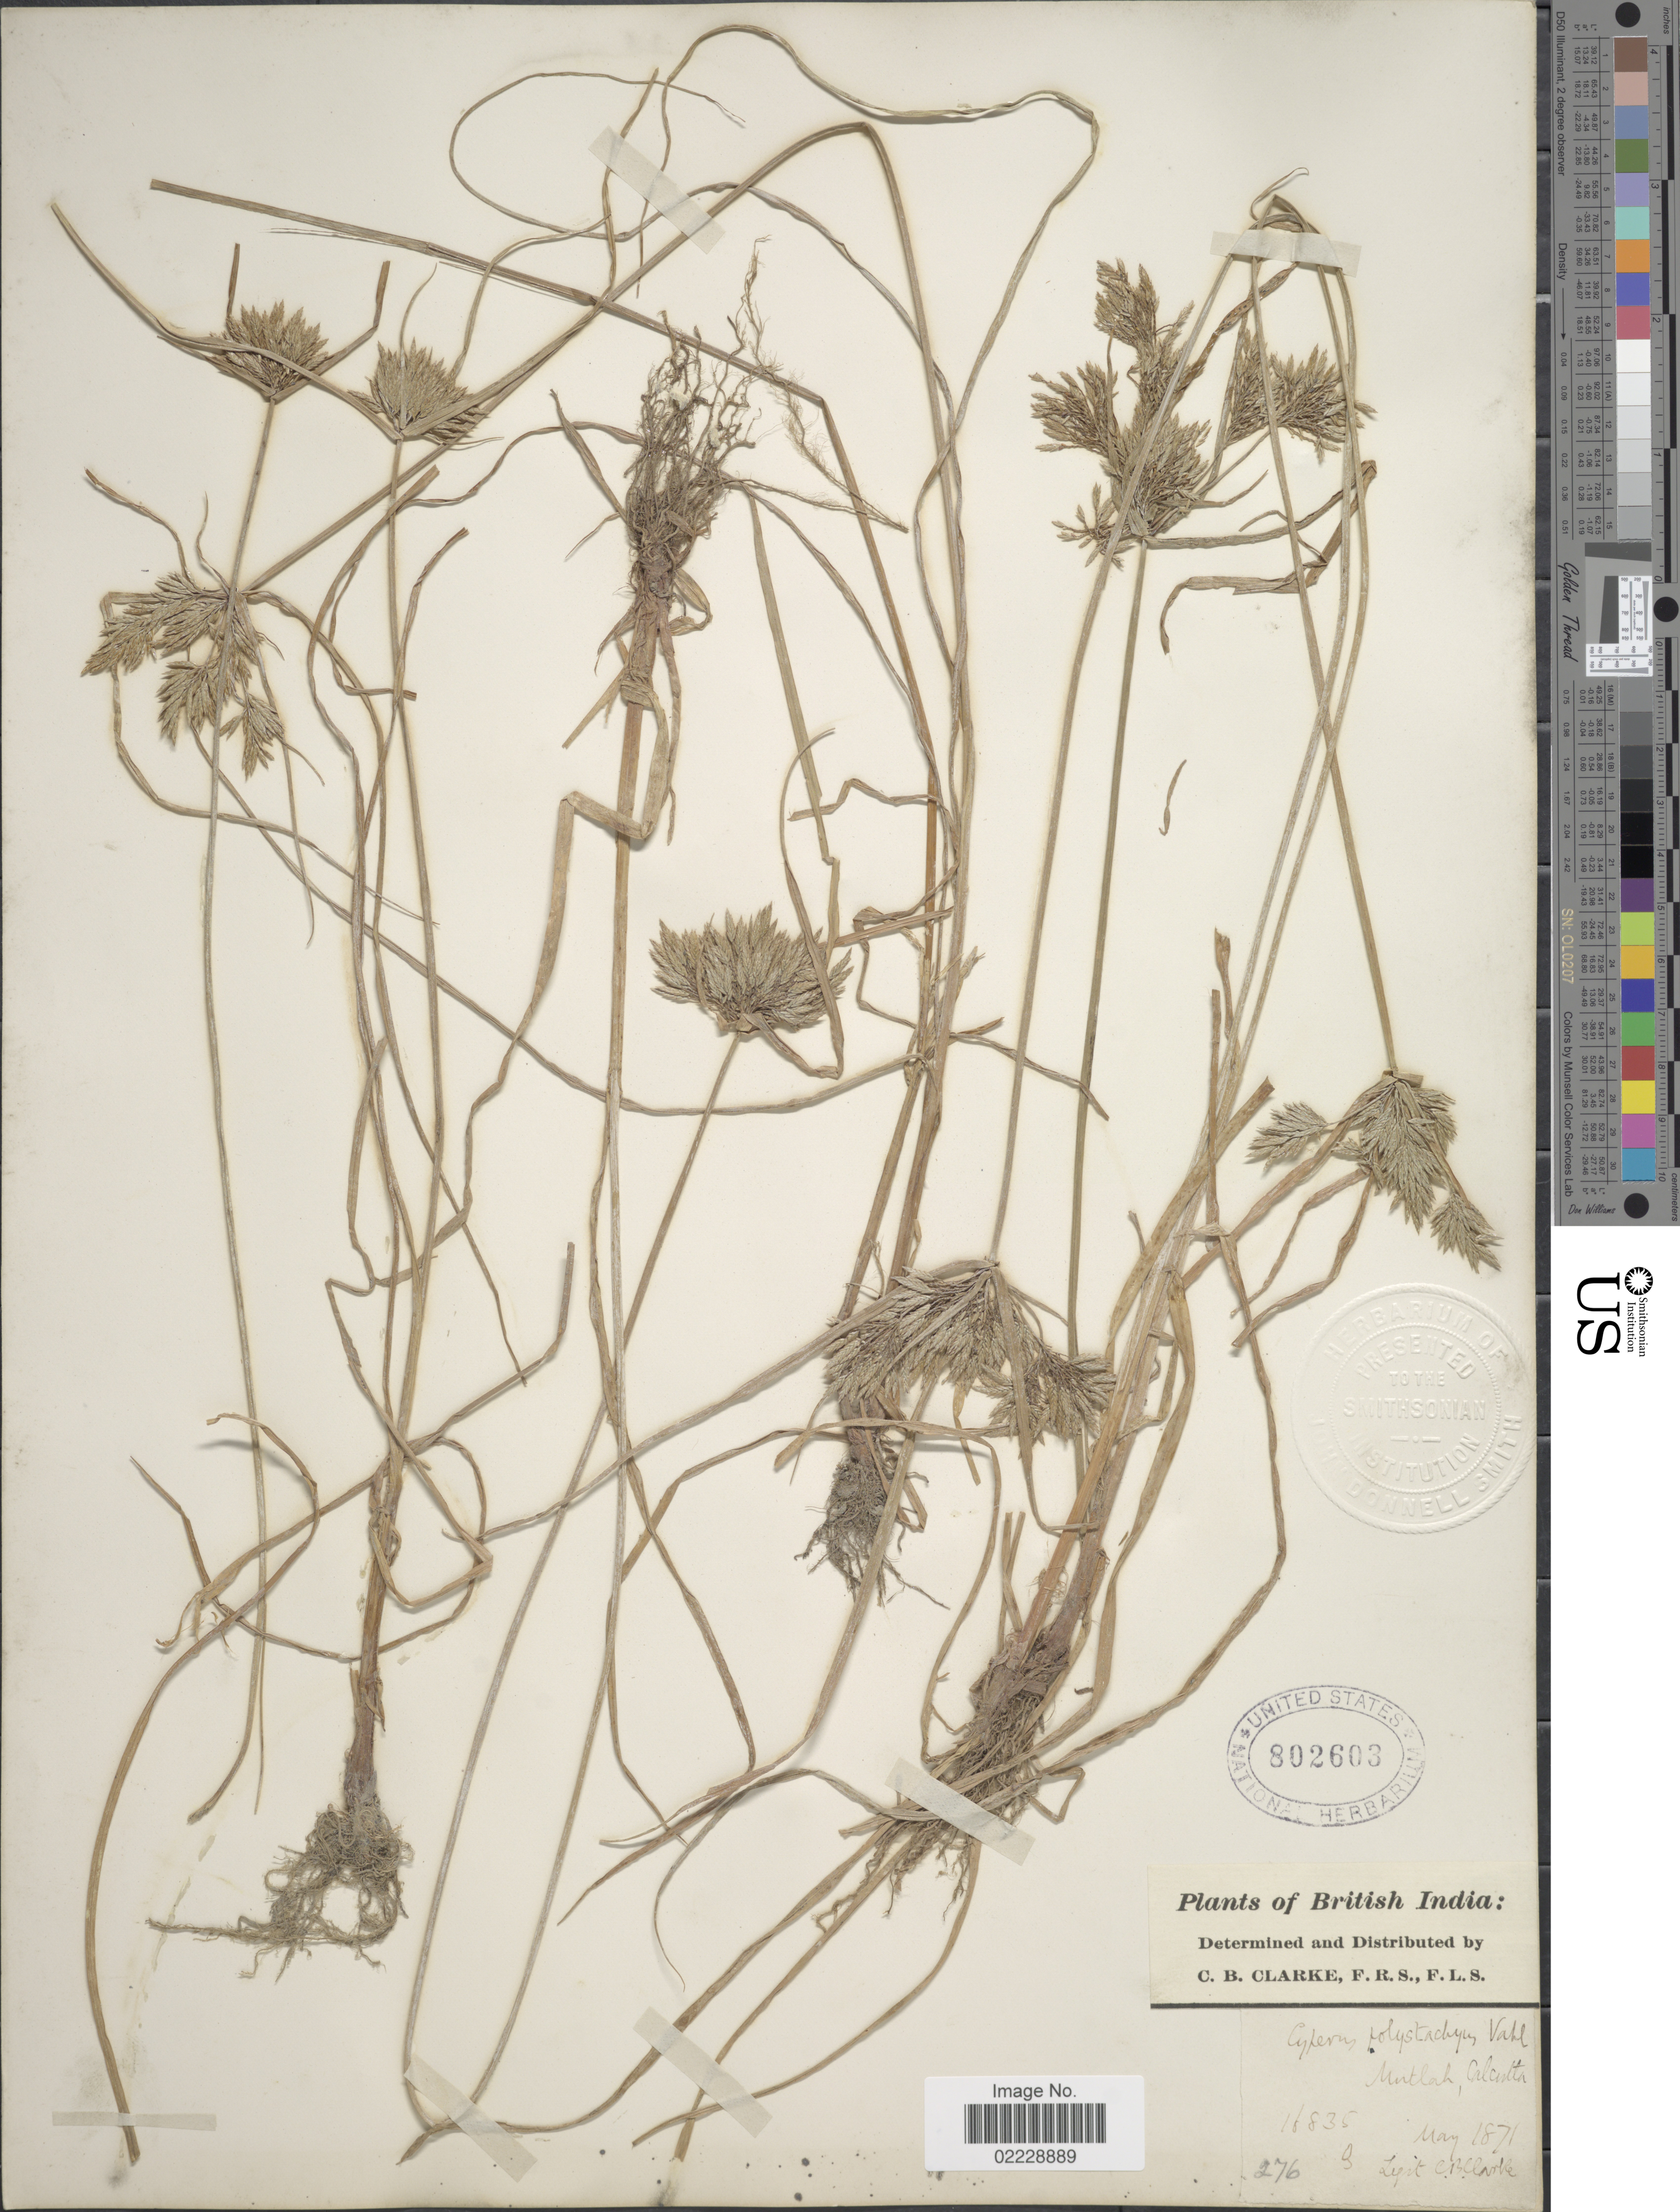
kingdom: Plantae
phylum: Tracheophyta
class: Liliopsida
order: Poales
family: Cyperaceae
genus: Cyperus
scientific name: Cyperus polystachyos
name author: Rottb.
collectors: C. B. Clarke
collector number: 16835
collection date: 1871-05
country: India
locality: British India. Mutlah, Calcutta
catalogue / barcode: US 802603